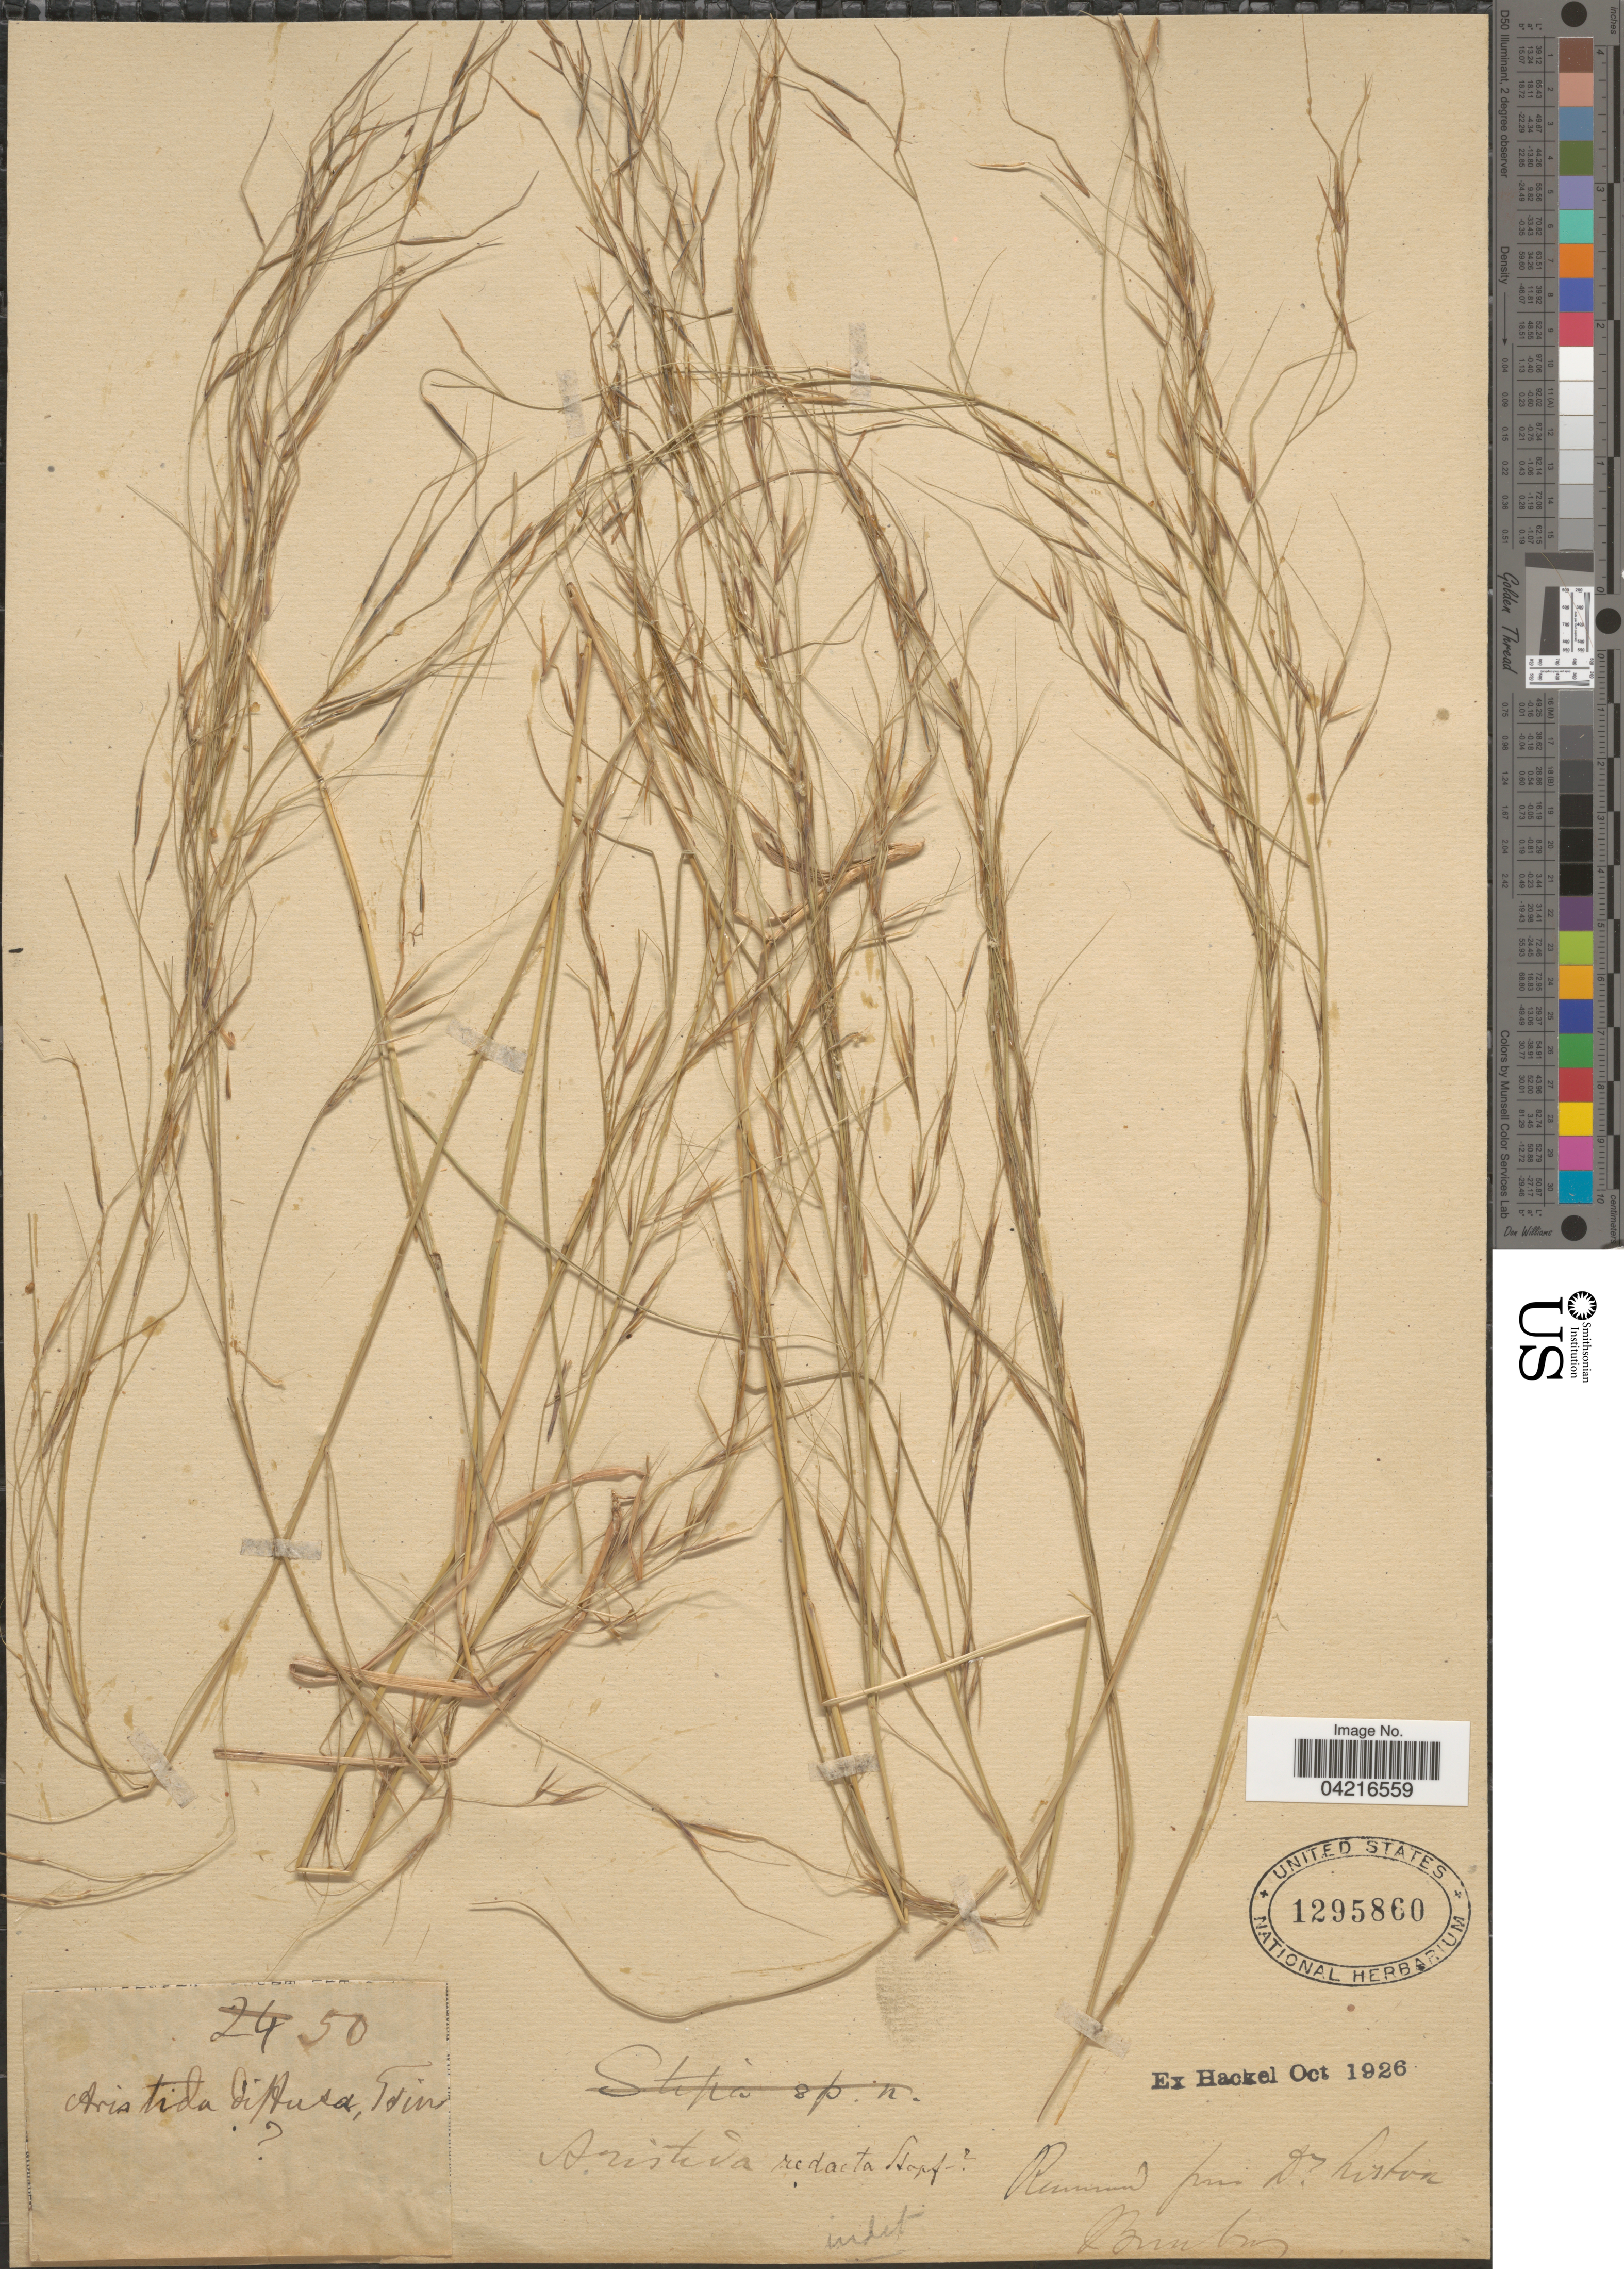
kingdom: Plantae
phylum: Tracheophyta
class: Liliopsida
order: Poales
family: Poaceae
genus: Aristida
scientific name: Aristida sp.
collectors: ex herb. E. Hackel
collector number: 50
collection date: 1926-10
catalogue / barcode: US 1295860